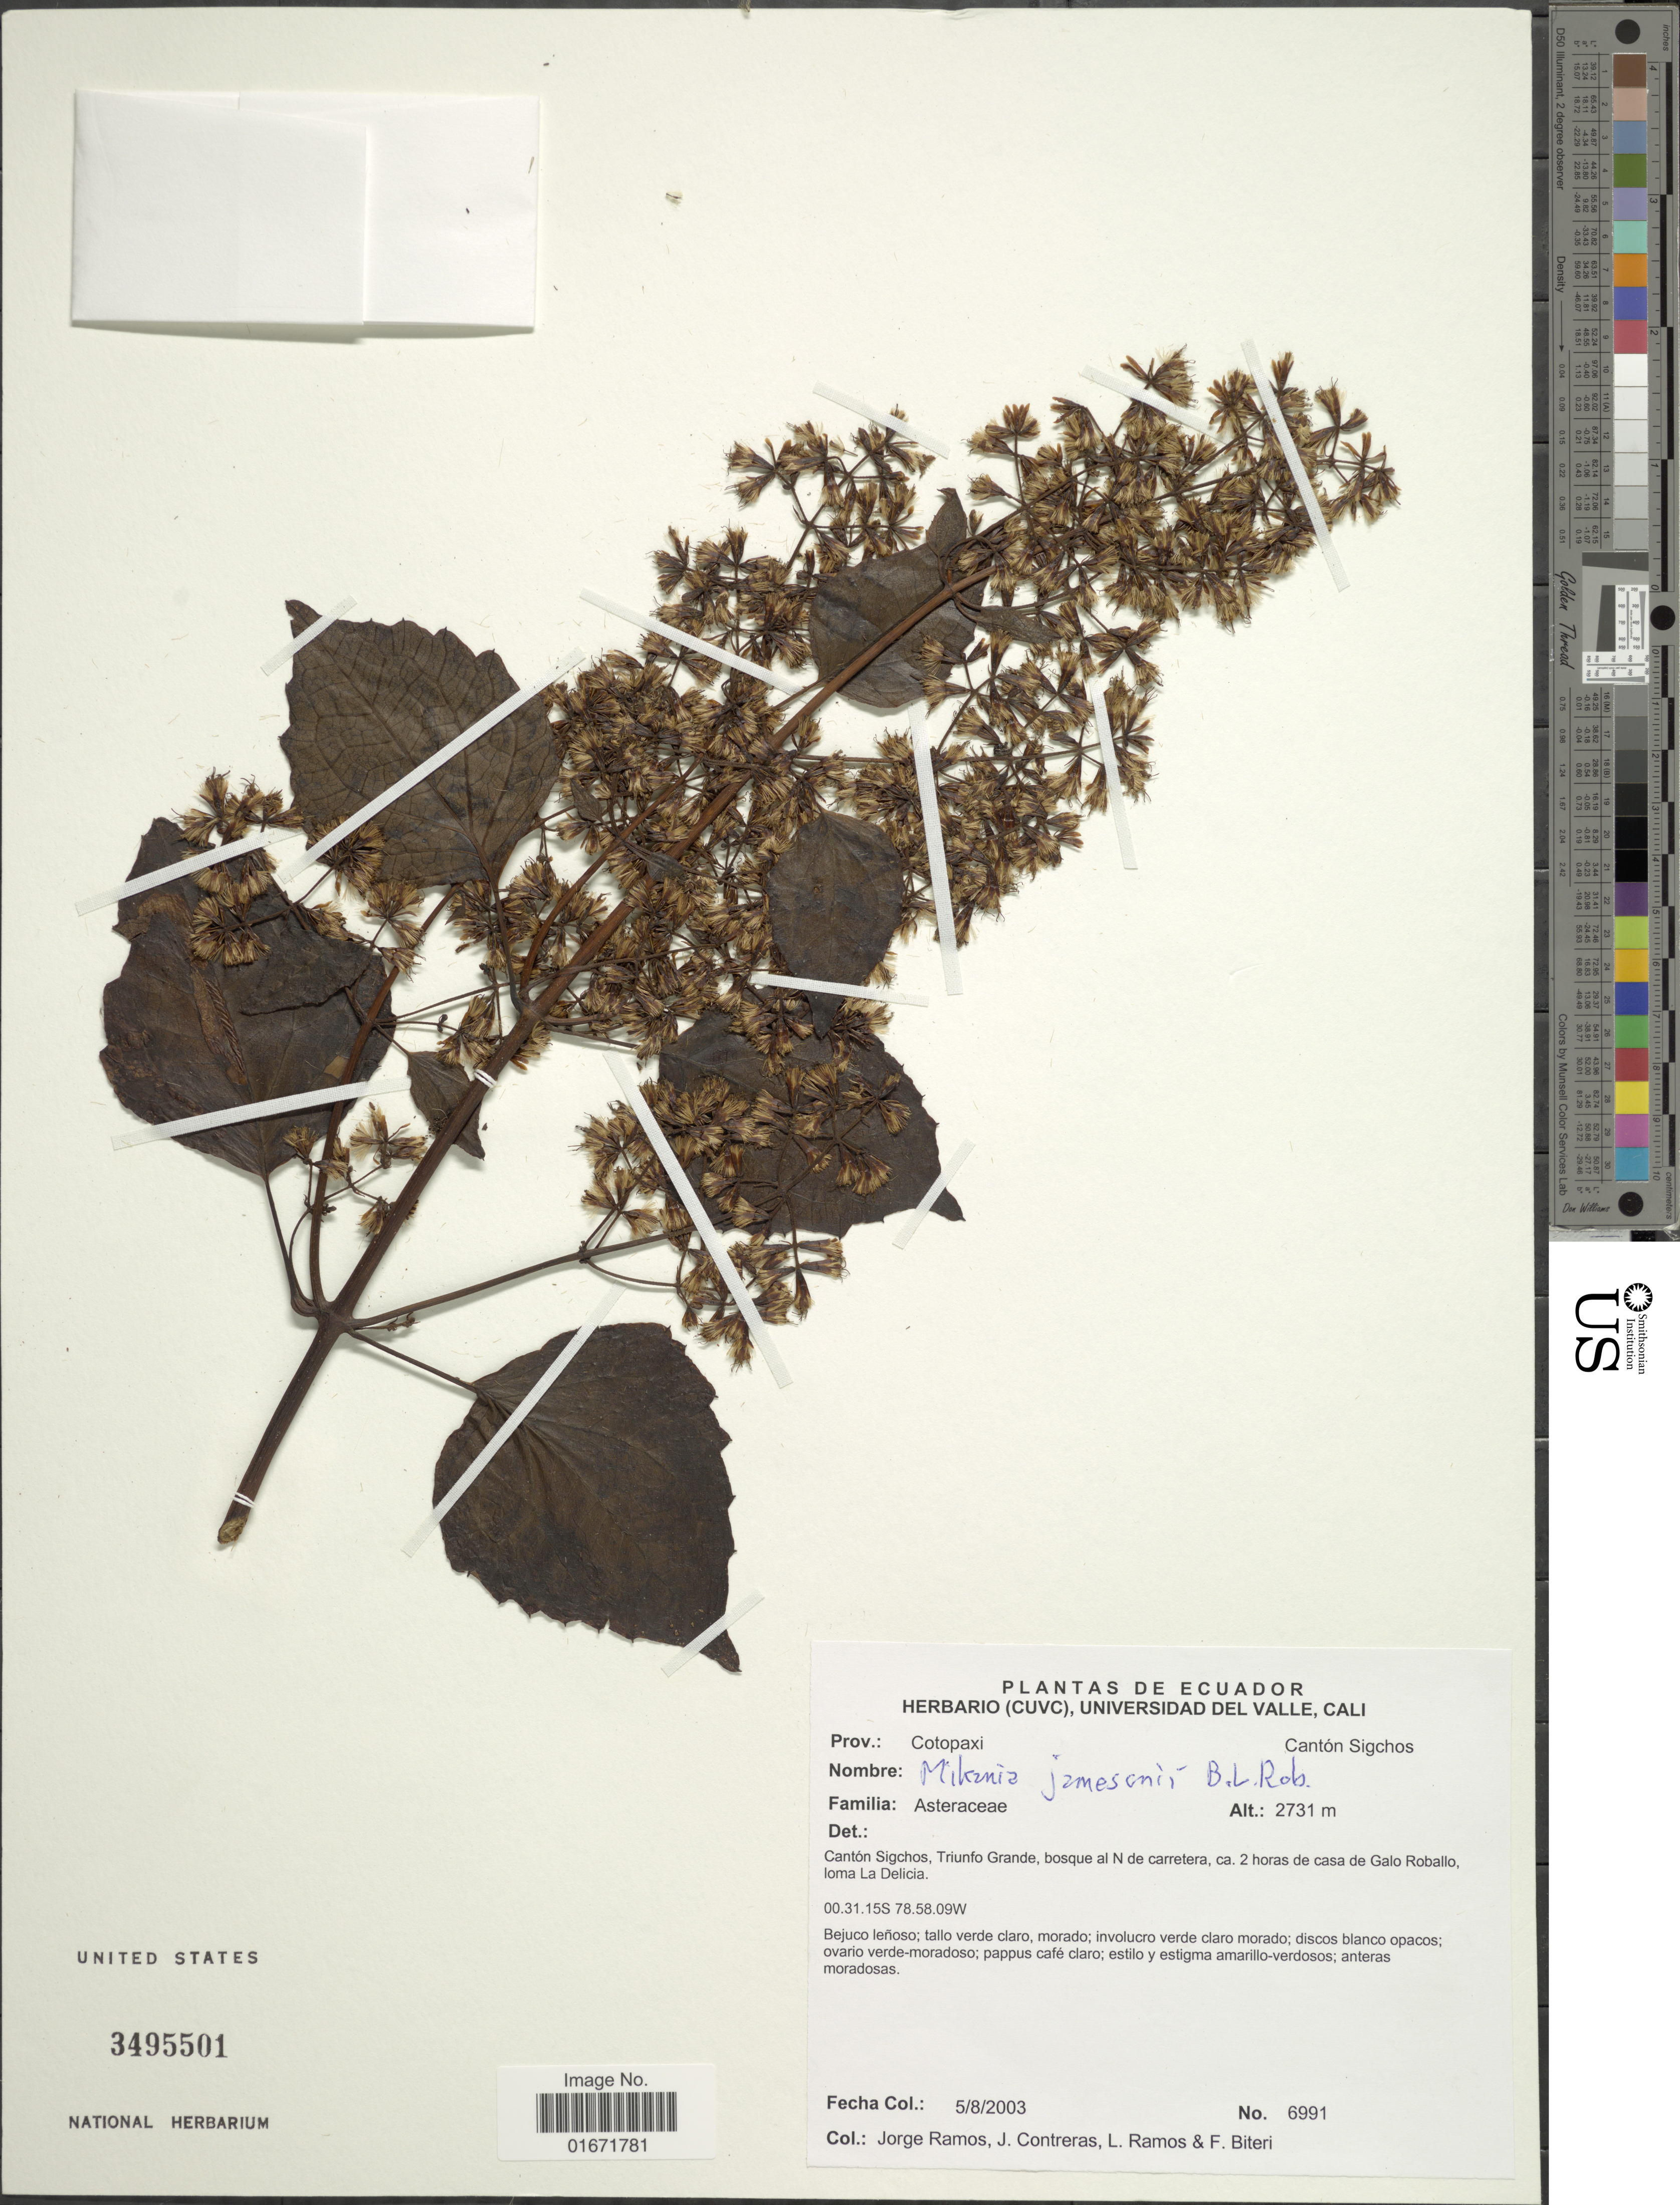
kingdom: Plantae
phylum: Tracheophyta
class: Magnoliopsida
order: Asterales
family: Asteraceae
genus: Mikania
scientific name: Mikania jamesonii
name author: B.L. Rob.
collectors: J. Ramos, J. Contreras, L. Ramos & F. Biteri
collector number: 6991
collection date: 2003-08-05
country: Ecuador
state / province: Cotopaxi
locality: Prov.: Cotopaxi. Cantón Sigchos. Cantón Sigchos, Triunfo Grande, bosque al N de carretera, ca. 2 horas de casa de casa de Galo Roballo, loma La Delicia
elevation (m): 2731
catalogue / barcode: US 3495501